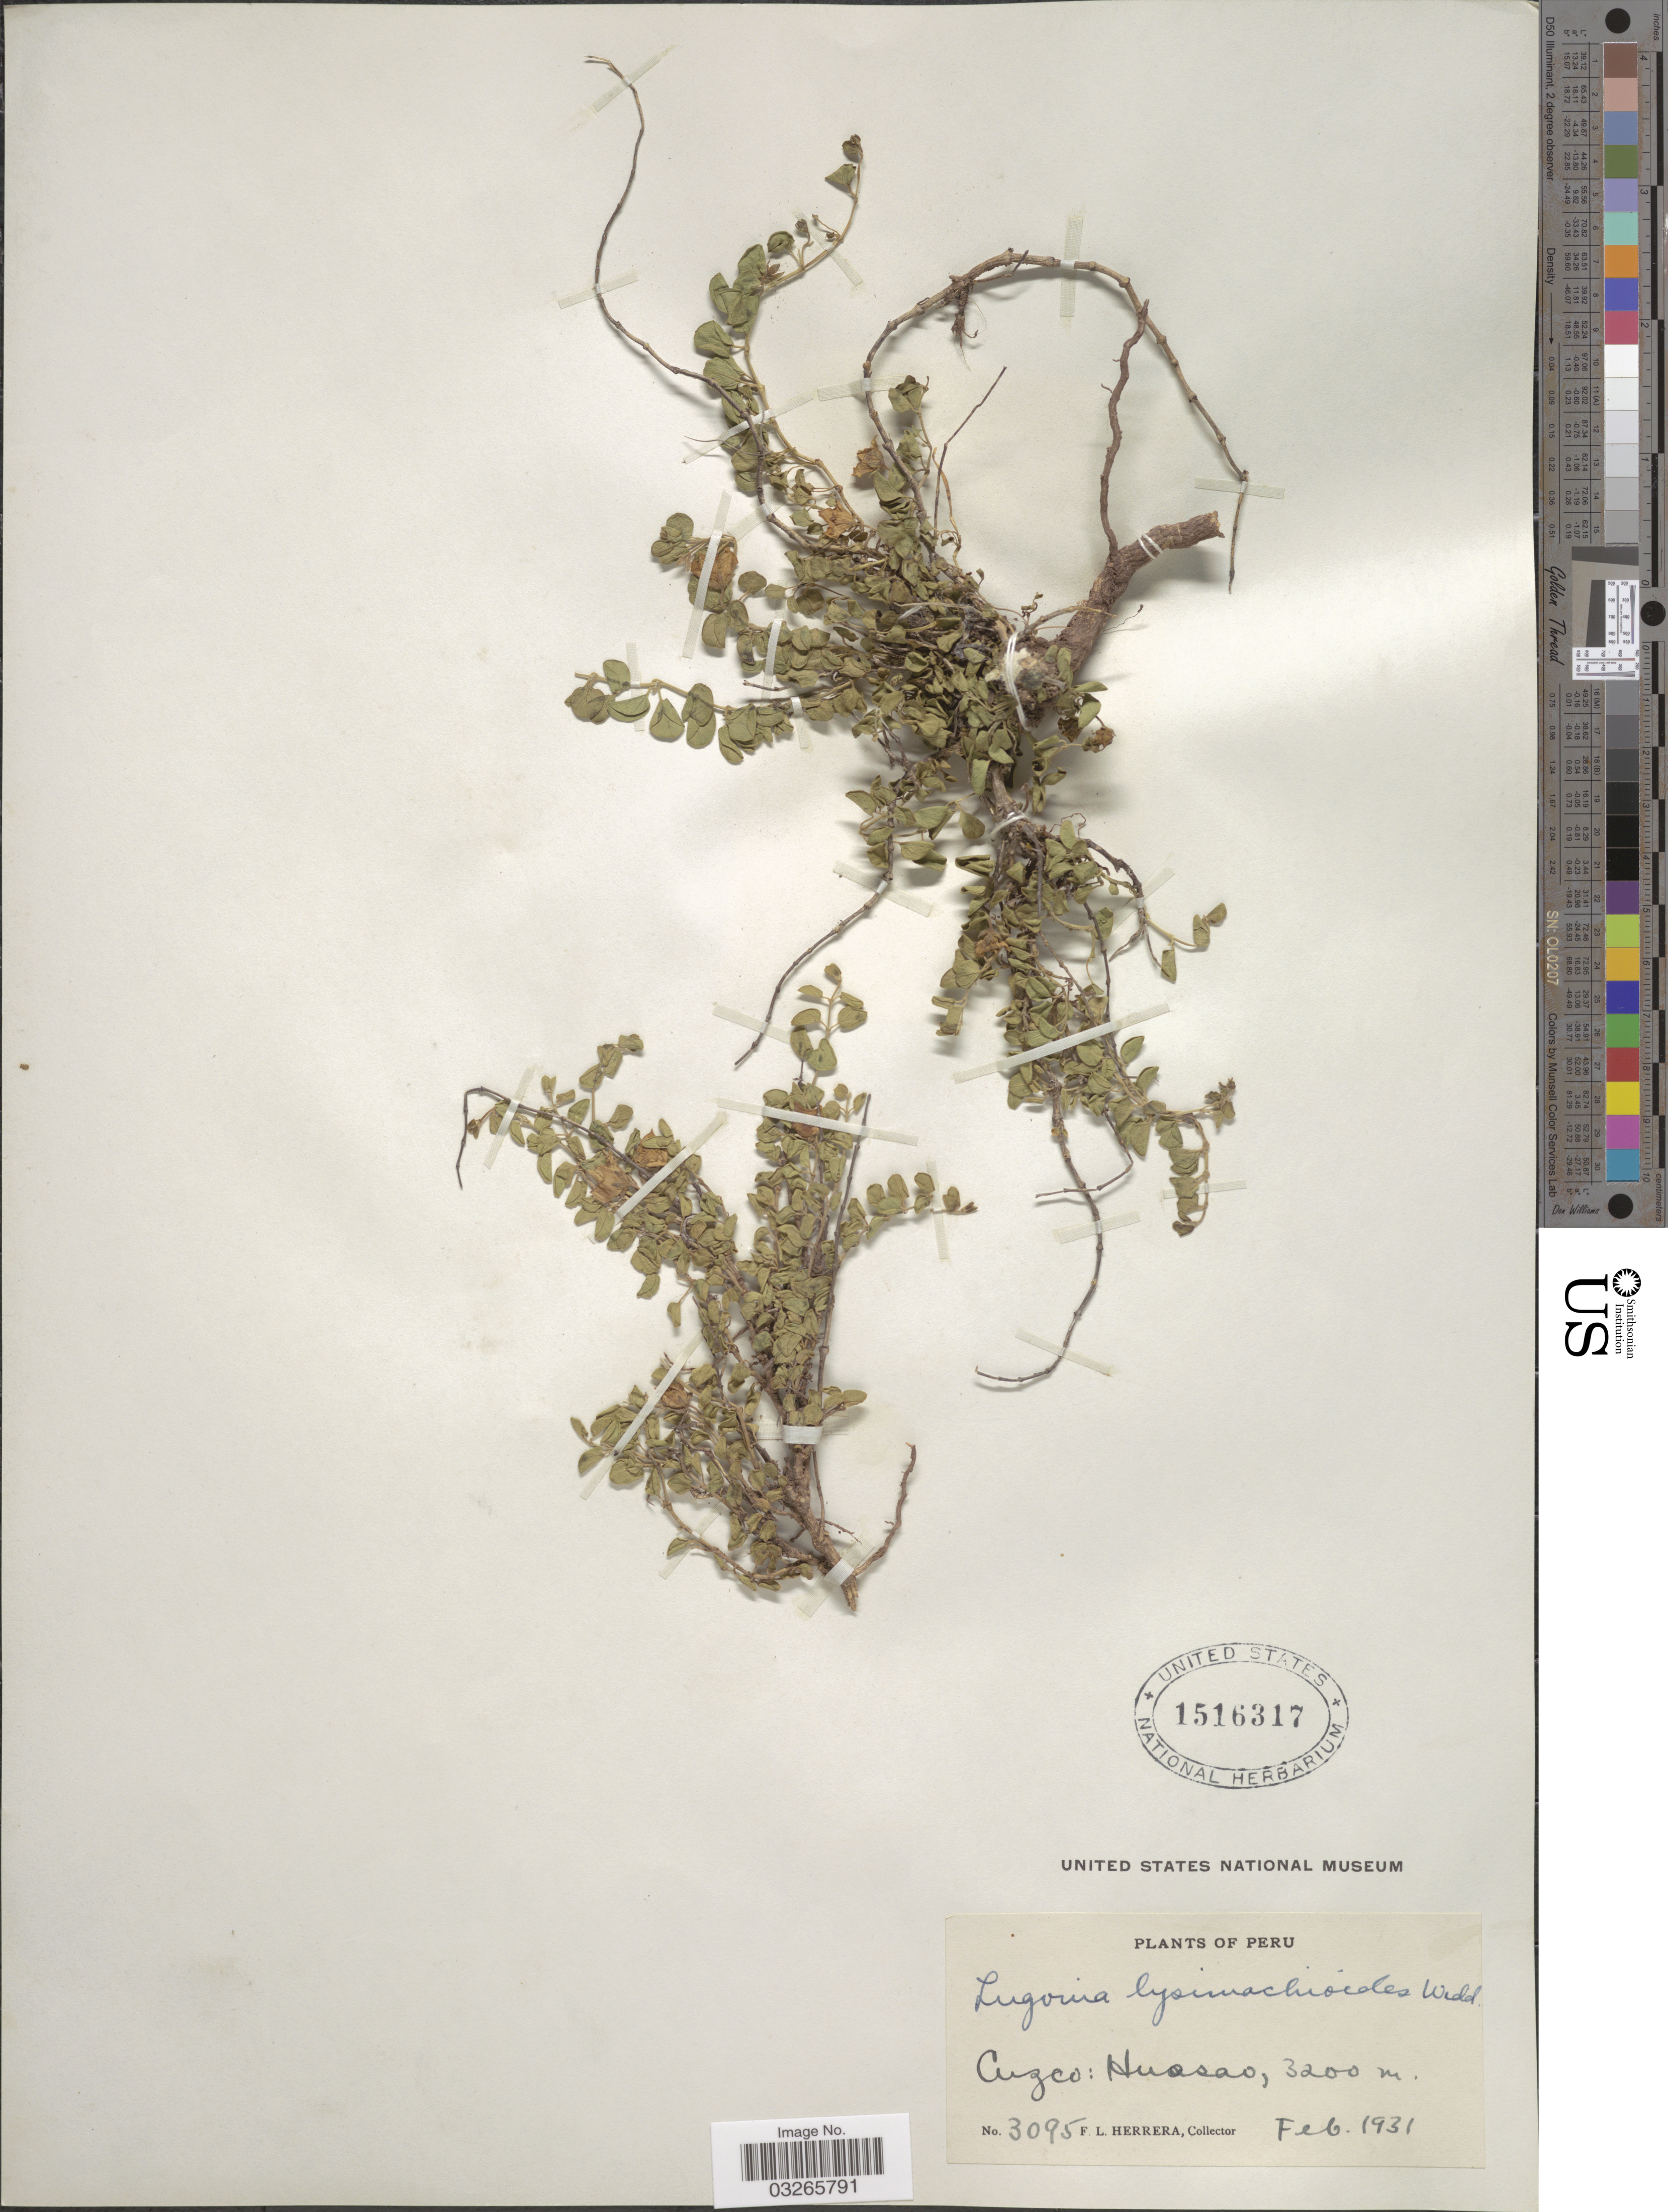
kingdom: Plantae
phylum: Tracheophyta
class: Magnoliopsida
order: Gentianales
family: Apocynaceae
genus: Sarcostemma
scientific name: Sarcostemma lysimachioides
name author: (Wedd.) R.W. Holm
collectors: F. L. Herrera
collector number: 3095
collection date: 1931-02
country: Peru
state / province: Cusco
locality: Huasao.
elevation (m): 3200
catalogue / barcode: US 1516317